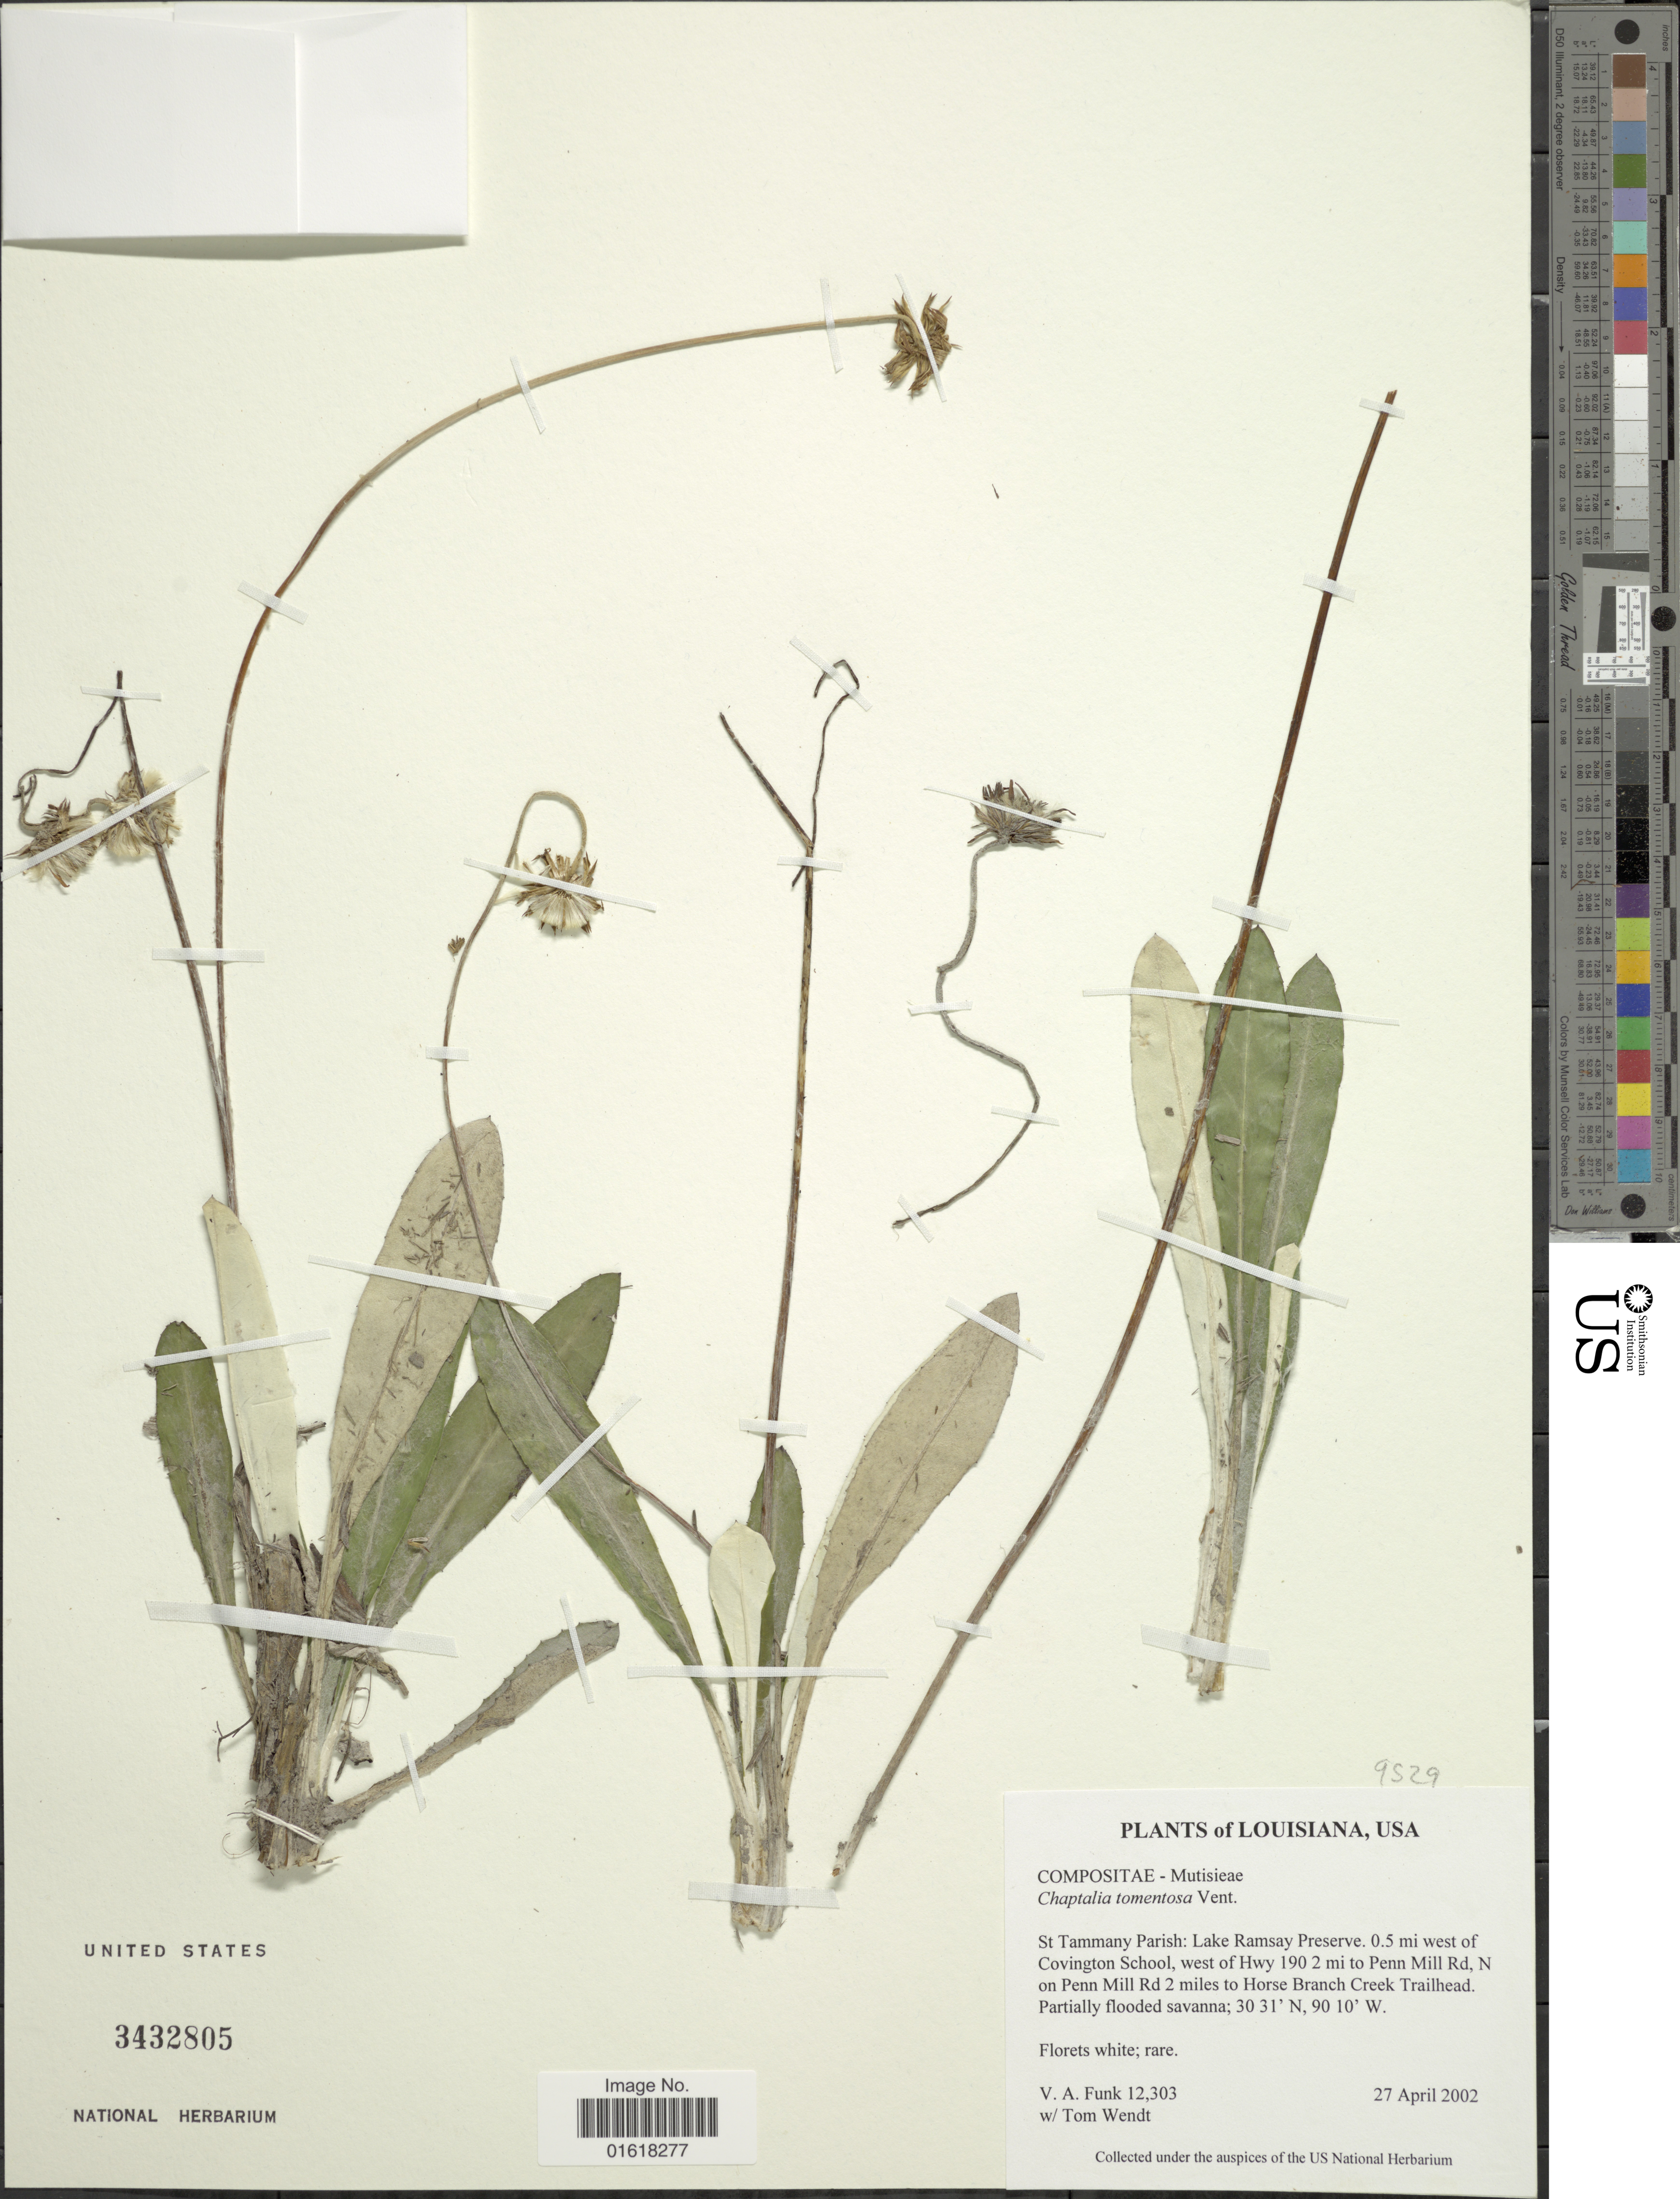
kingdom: Plantae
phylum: Tracheophyta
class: Magnoliopsida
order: Asterales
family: Asteraceae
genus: Chaptalia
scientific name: Chaptalia tomentosa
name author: Vent.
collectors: V. Funk & T. L. Wendt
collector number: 12303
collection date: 2002-04-27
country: United States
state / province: Louisiana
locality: St Tammany Parish: Lake Ramsay Preserve. 0.5 mi west of Covington School, west of Hwy 190 2 mi to Penn Mill Rd, N on Penn Mil Rd 2 miles to Horse Branch Creek Trailhead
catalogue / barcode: US 3432805